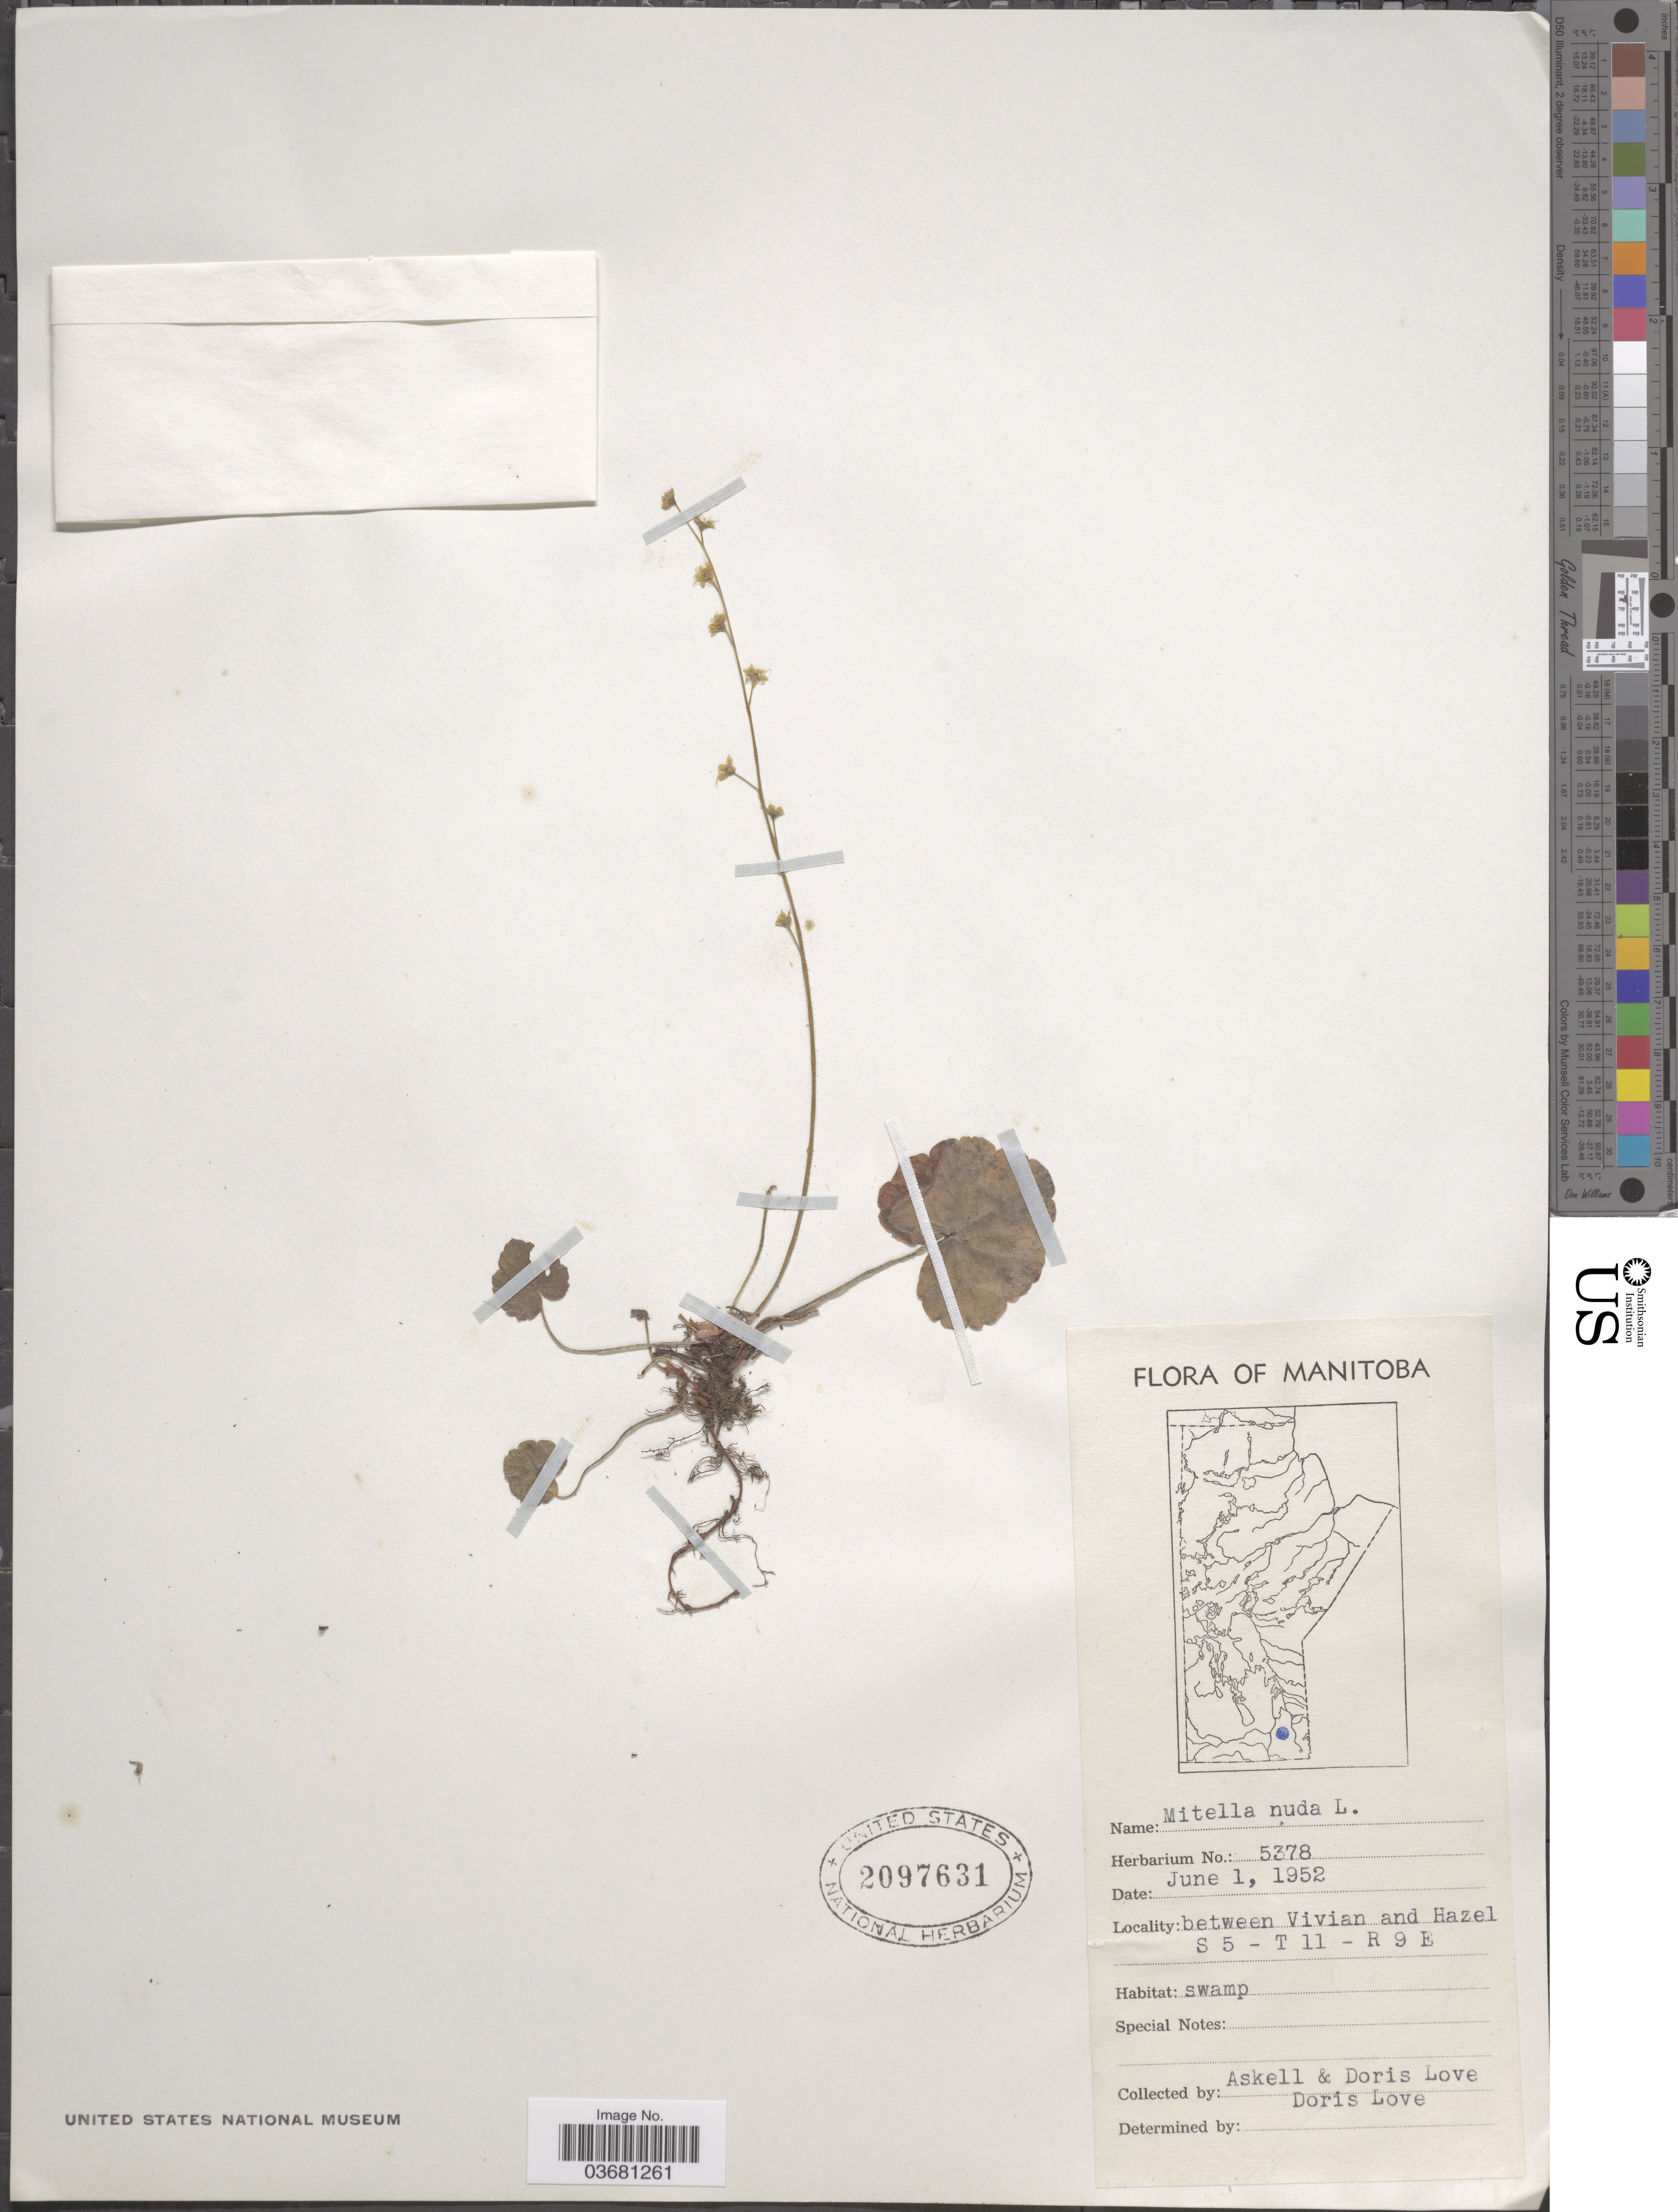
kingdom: Plantae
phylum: Tracheophyta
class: Magnoliopsida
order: Saxifragales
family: Saxifragaceae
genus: Mitella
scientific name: Mitella nuda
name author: L.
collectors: Á. Löve & D. Löve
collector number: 5378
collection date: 1952-06-01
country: Canada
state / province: Manitoba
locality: Between Vivian and Hazel. S 5 - T 11 R 9 E.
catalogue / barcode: US 2097631